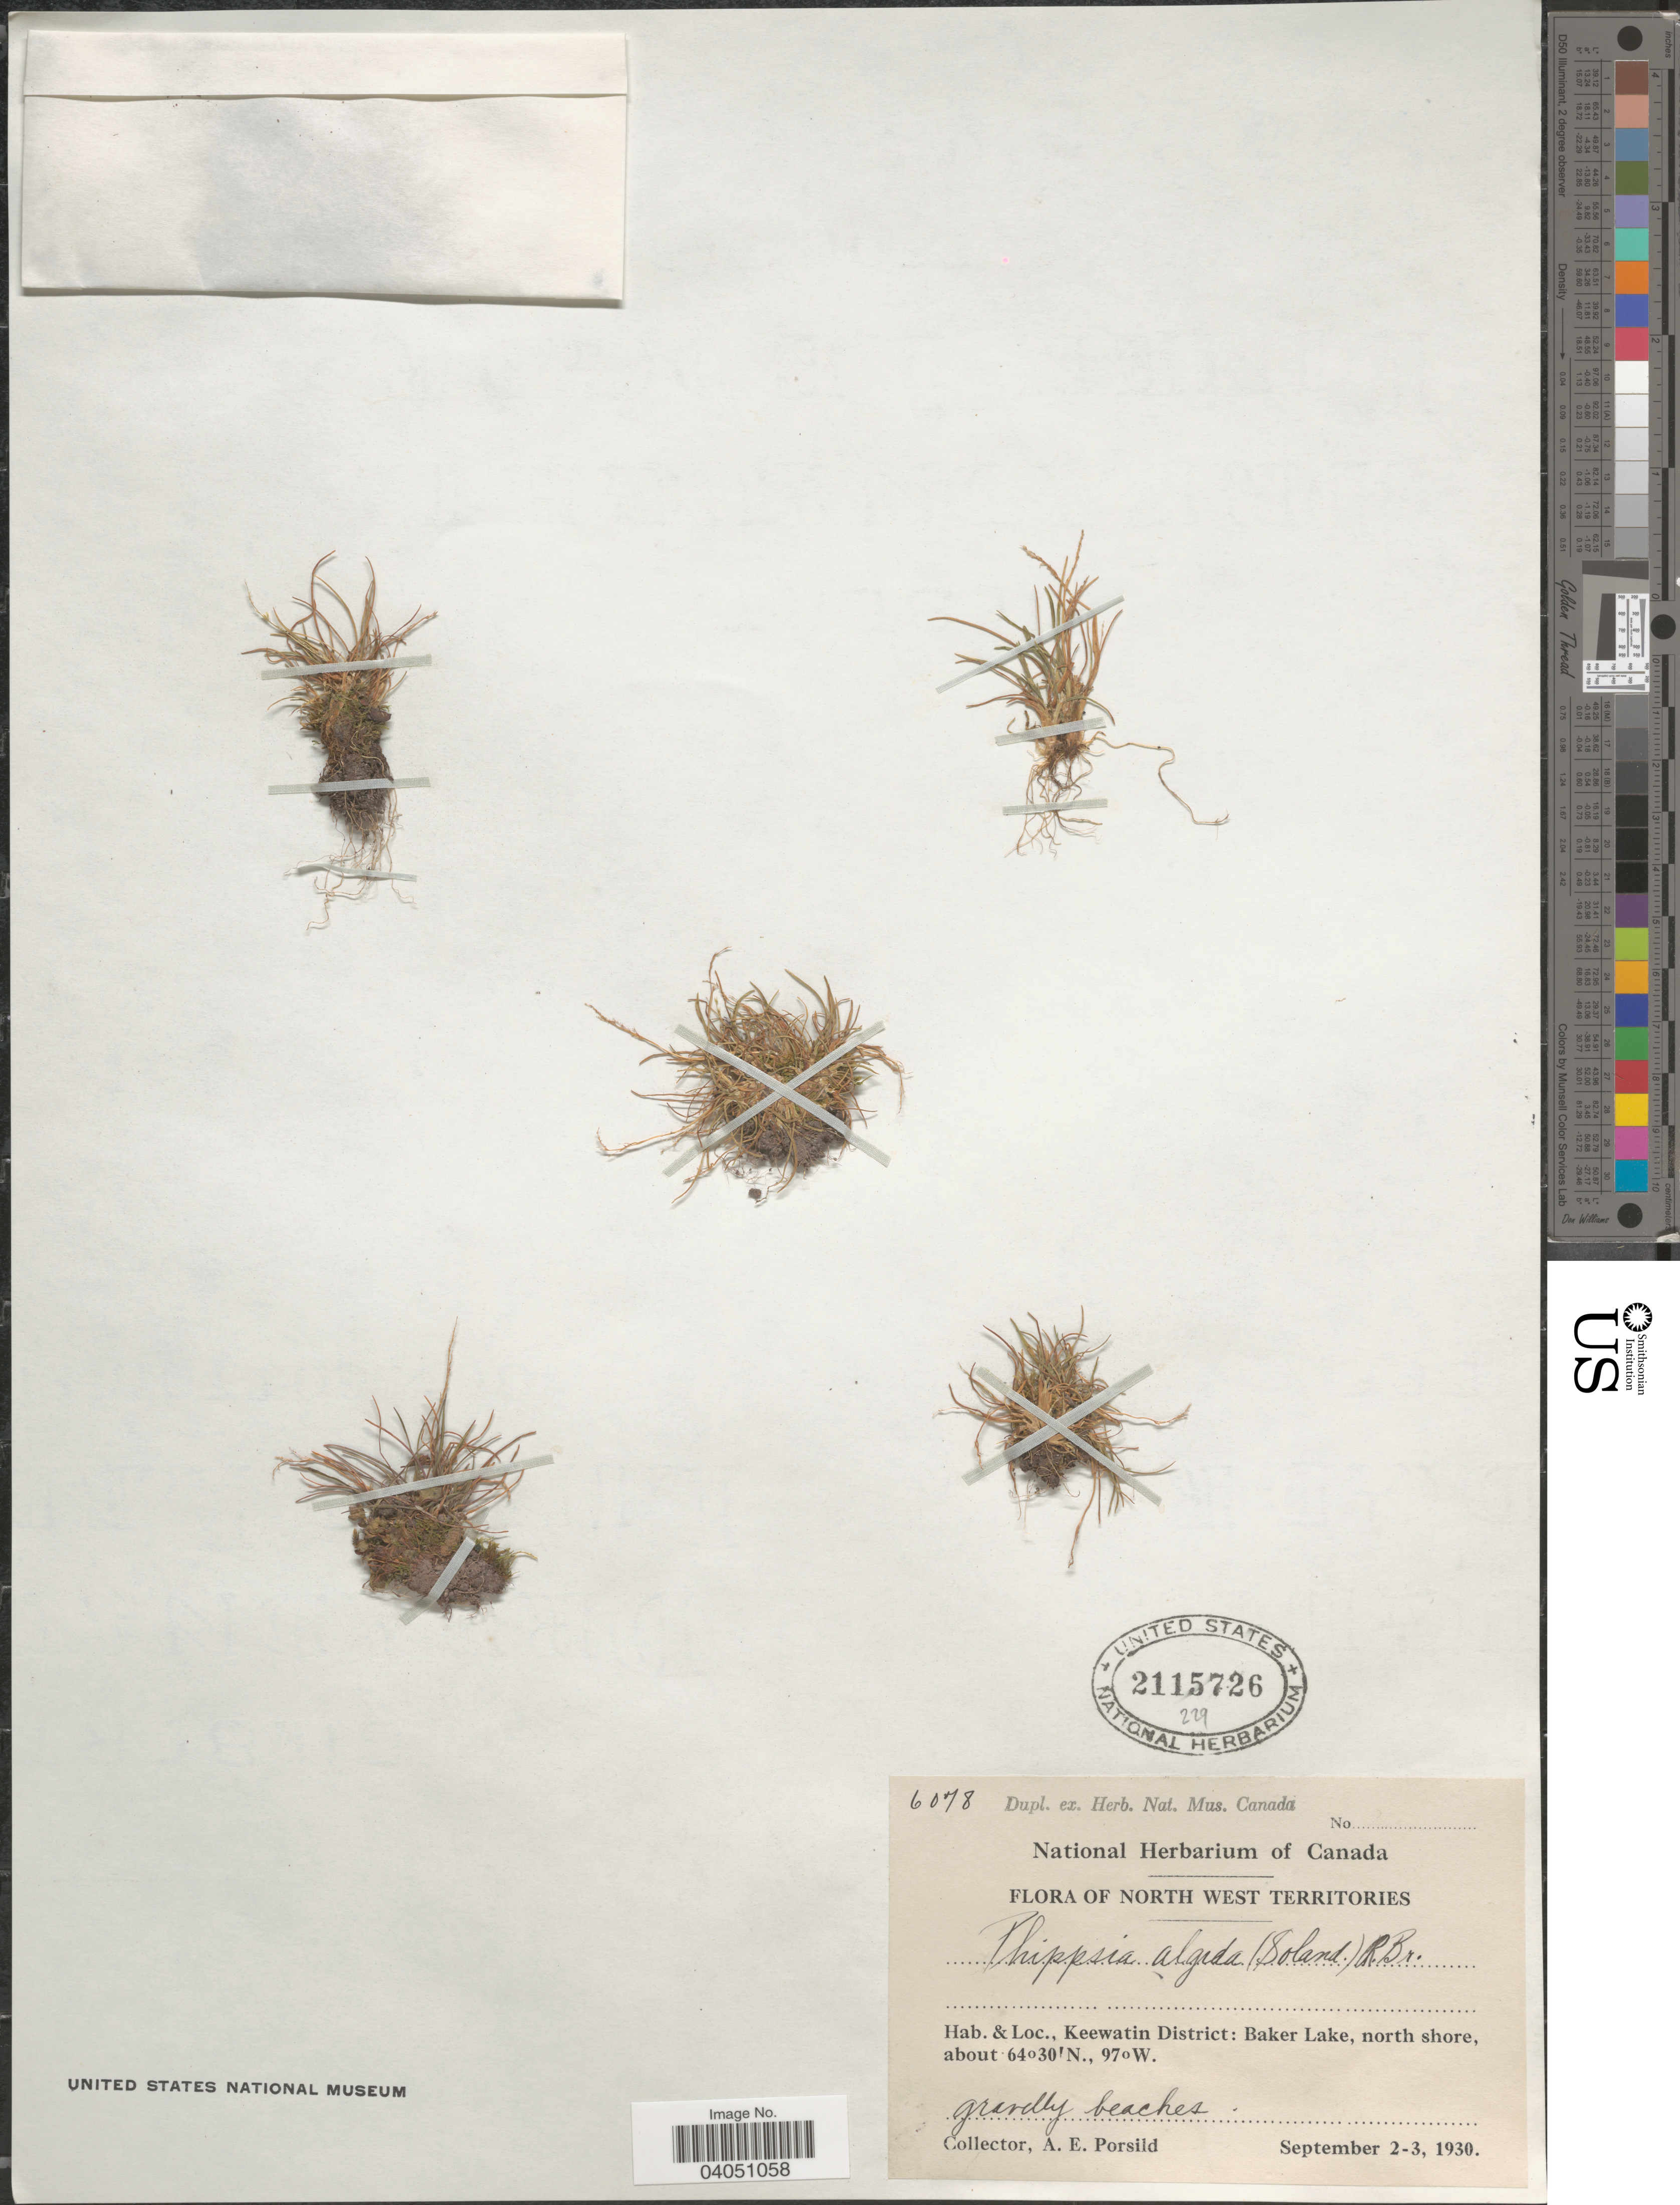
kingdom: Plantae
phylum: Tracheophyta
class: Liliopsida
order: Poales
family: Poaceae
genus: Phippsia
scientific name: Phippsia algida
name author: (Sol.) R. Br.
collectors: A. E. Porsild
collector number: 6078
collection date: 1930-09-02/1930-09-03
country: Canada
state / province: Northwest Territories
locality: Keewatin District: Baker Lake, north shore.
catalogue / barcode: US 2115726